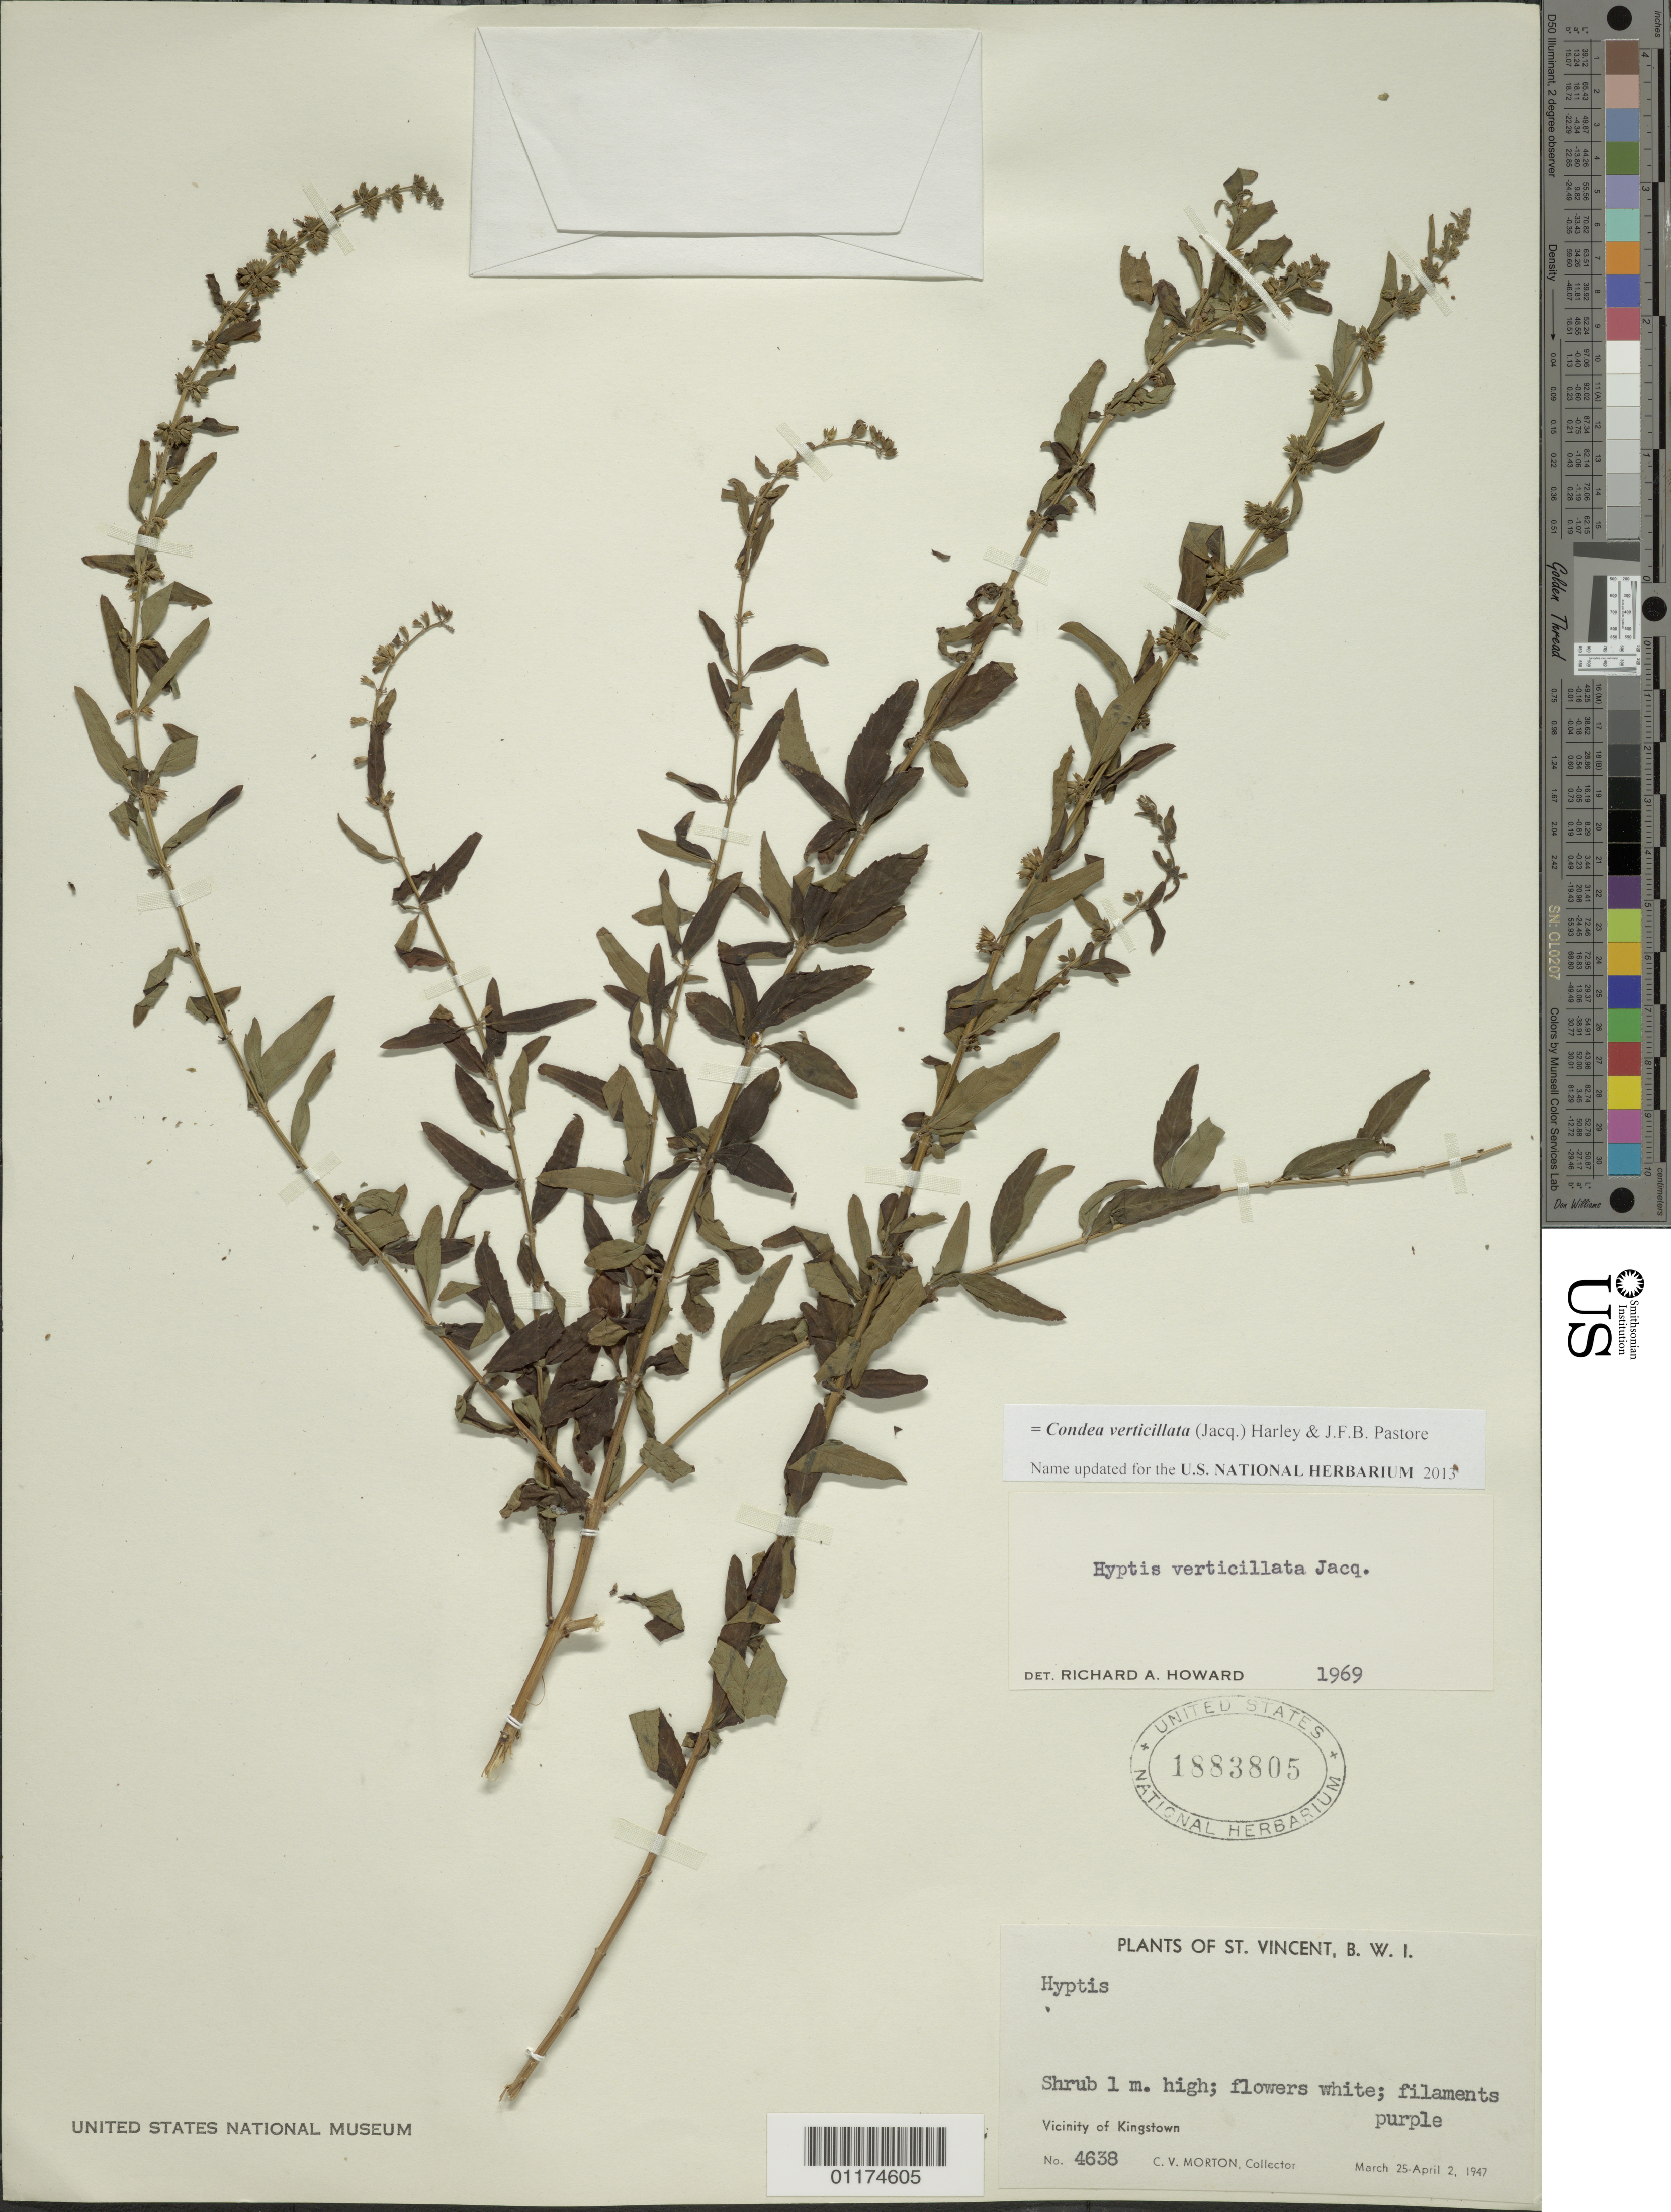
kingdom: Plantae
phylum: Tracheophyta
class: Magnoliopsida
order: Lamiales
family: Lamiaceae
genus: Condea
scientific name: Condea verticillata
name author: (Jacq.) Harley & J.F.B. Pastore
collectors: C. V. Morton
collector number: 4638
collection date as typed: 25 Mar 1947 to 02 Apr 1947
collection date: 1947-03-25/1947-04-02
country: St. Vincent - Grenadines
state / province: Saint George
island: St. Vincent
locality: Vicinity of Kingstown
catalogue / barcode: US 1883805